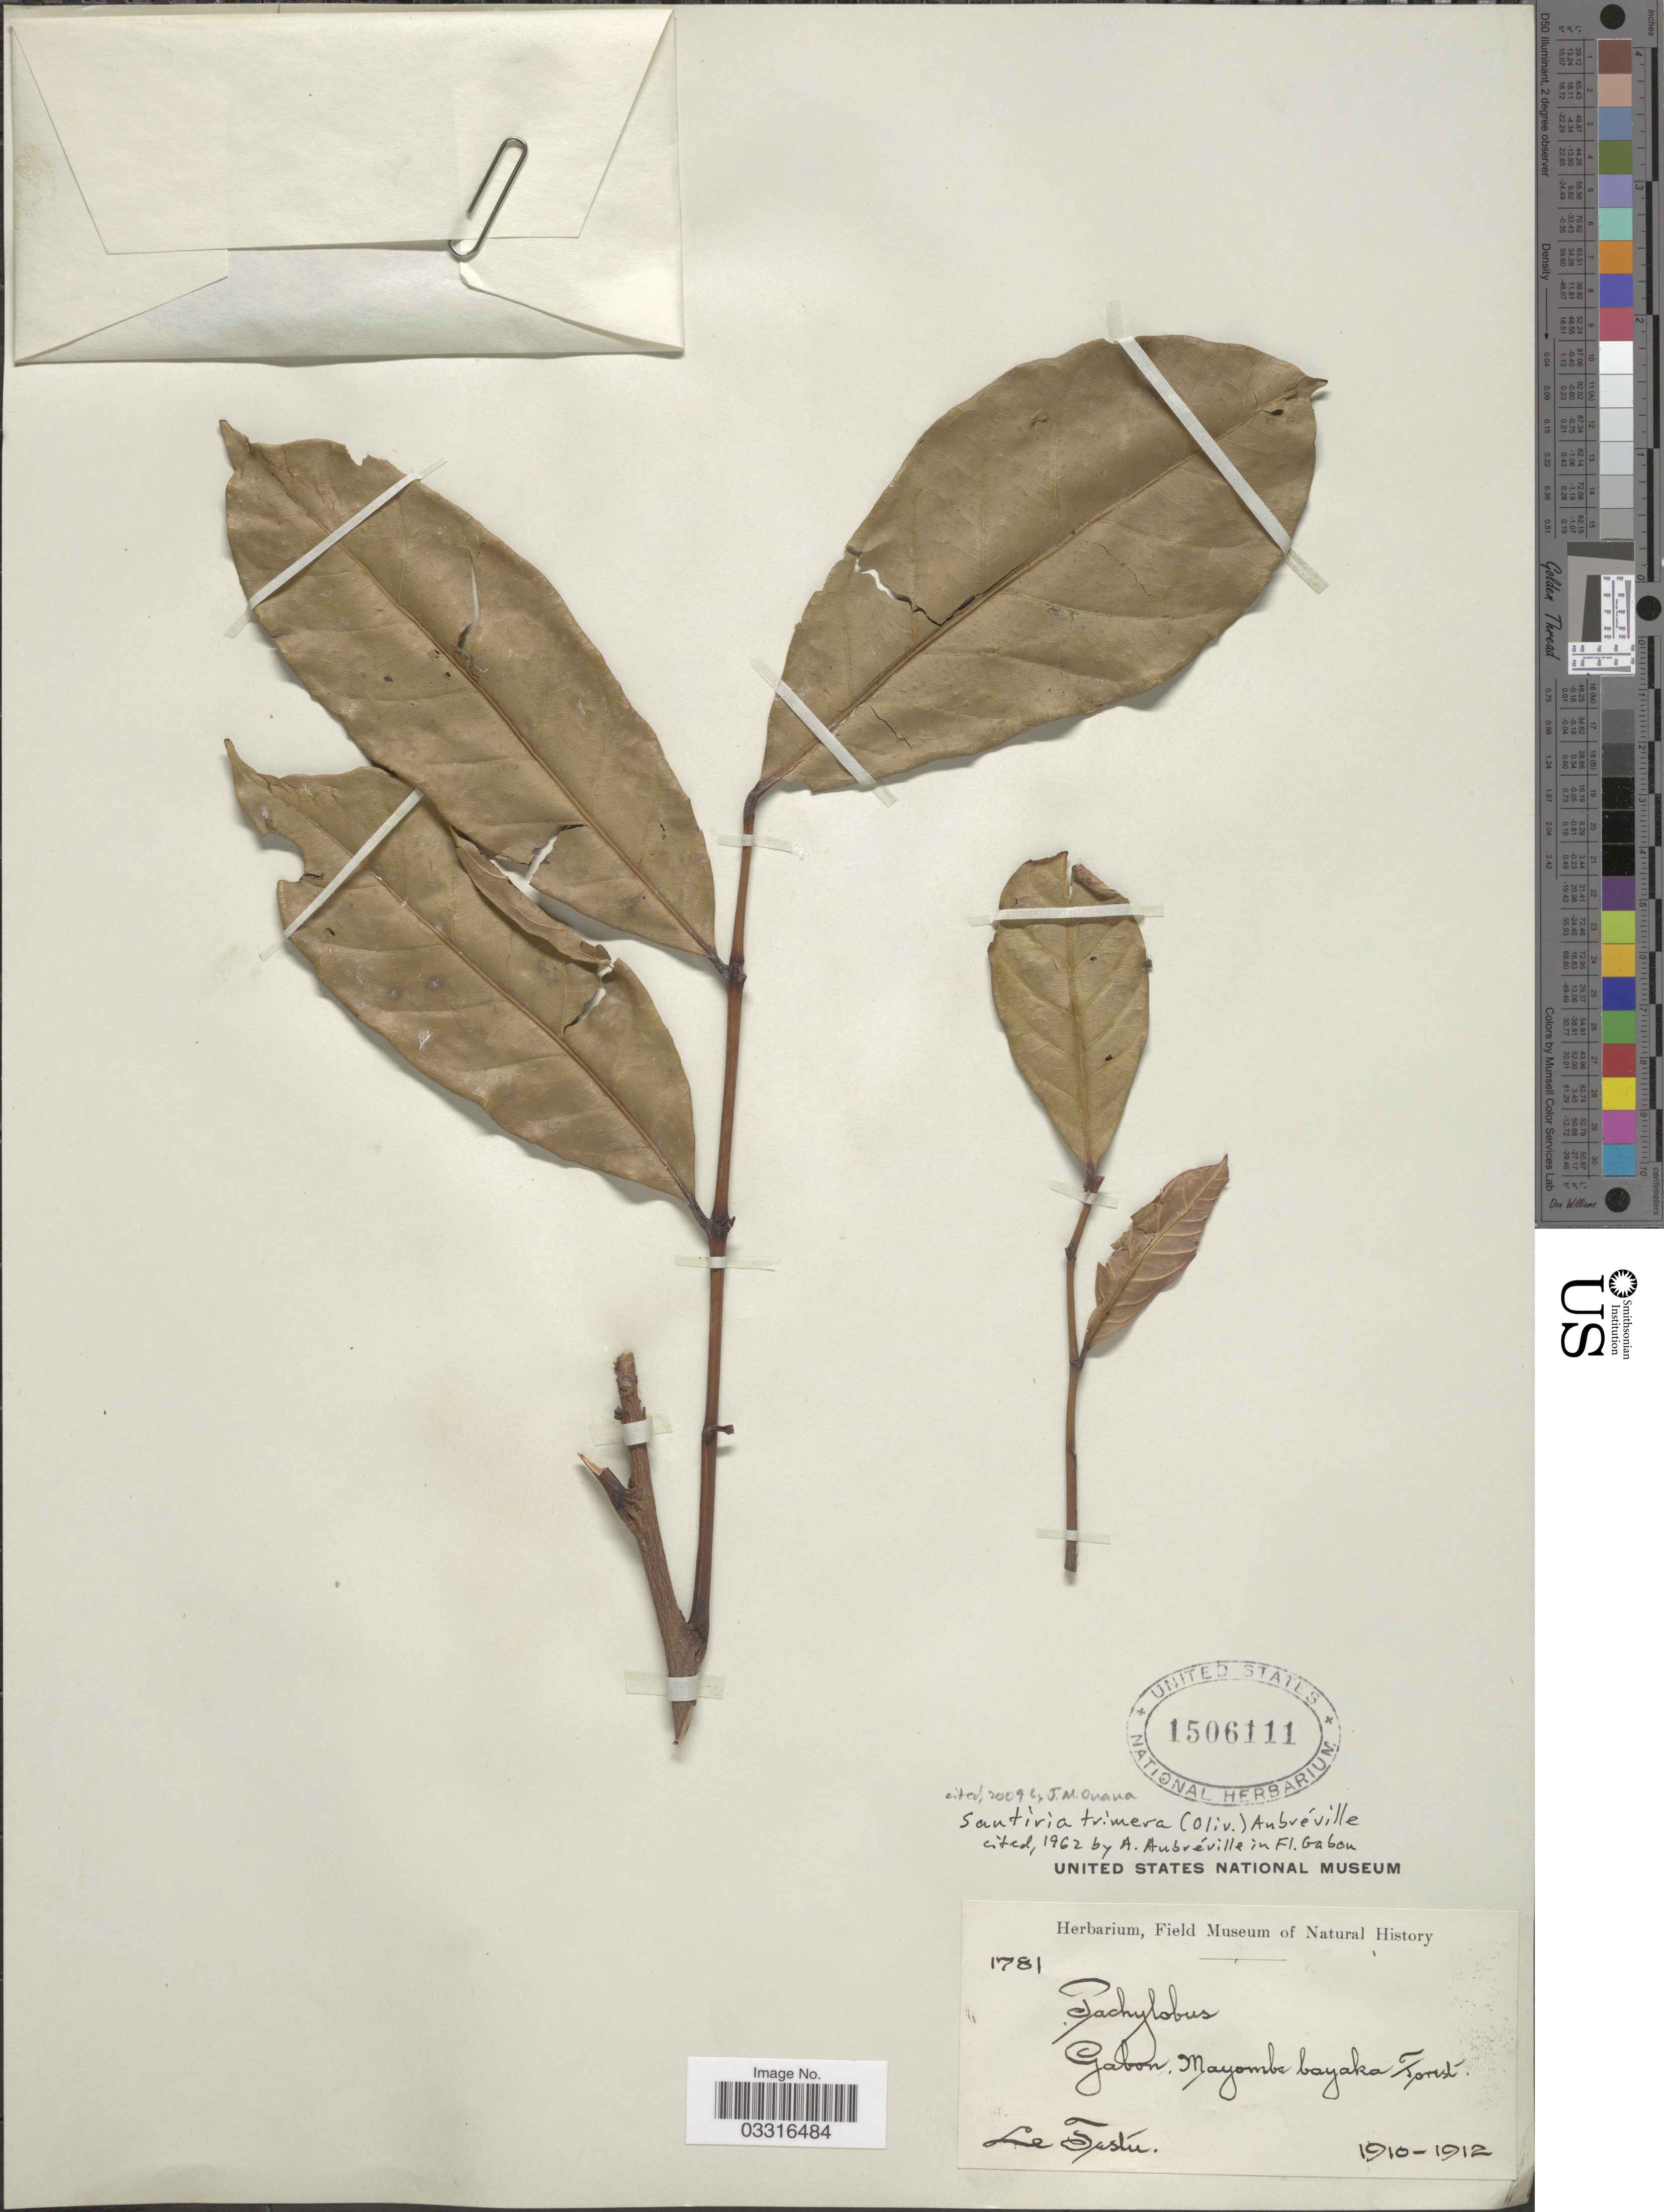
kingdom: Plantae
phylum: Tracheophyta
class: Magnoliopsida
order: Sapindales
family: Burseraceae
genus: Santiria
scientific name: Santiria trimera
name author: (Oliv.) Aubrév.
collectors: Le Testu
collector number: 1781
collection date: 1910/1912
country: Gabon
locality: Mayombe bayaka Forest.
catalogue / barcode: US 1506111